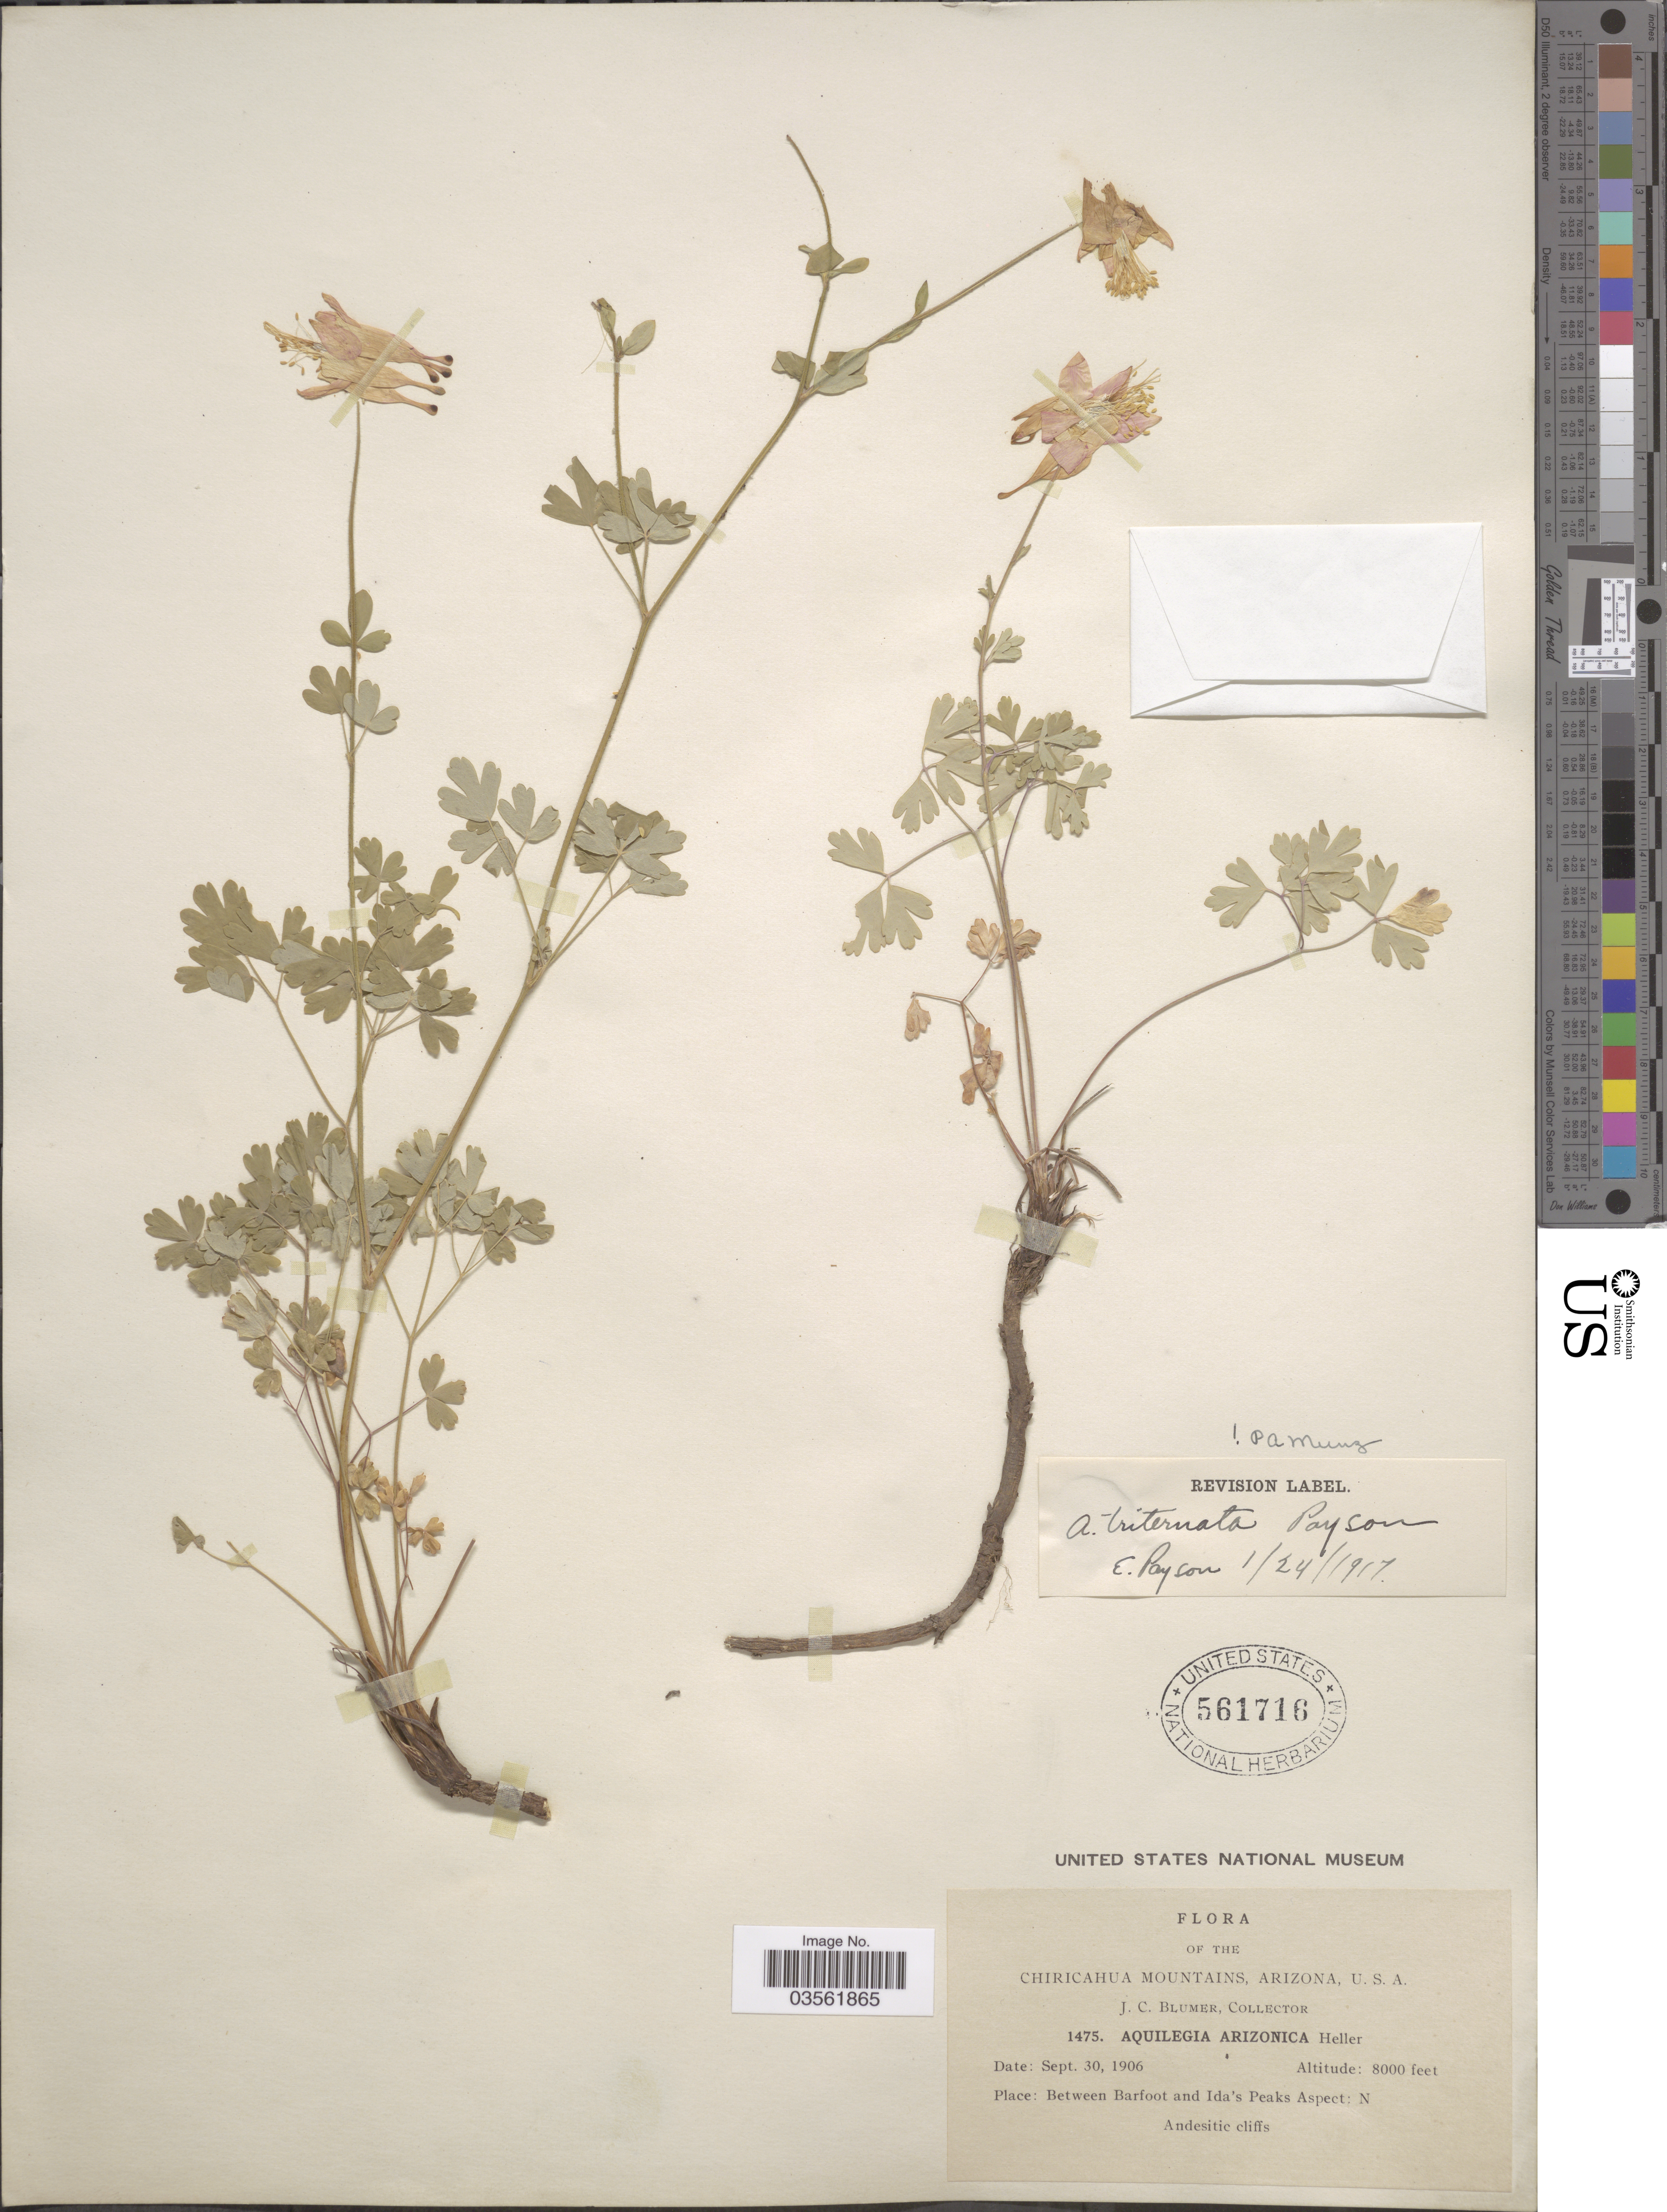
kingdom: Plantae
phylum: Tracheophyta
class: Magnoliopsida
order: Ranunculales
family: Ranunculaceae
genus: Aquilegia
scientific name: Aquilegia triternata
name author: Payson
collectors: J. C. Blumer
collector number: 1475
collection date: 1906-09-30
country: United States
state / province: Arizona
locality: Chiricahua Mountains. Between Barfoot and Ida's Peaks Aspect: N.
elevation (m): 2438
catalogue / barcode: US 561716